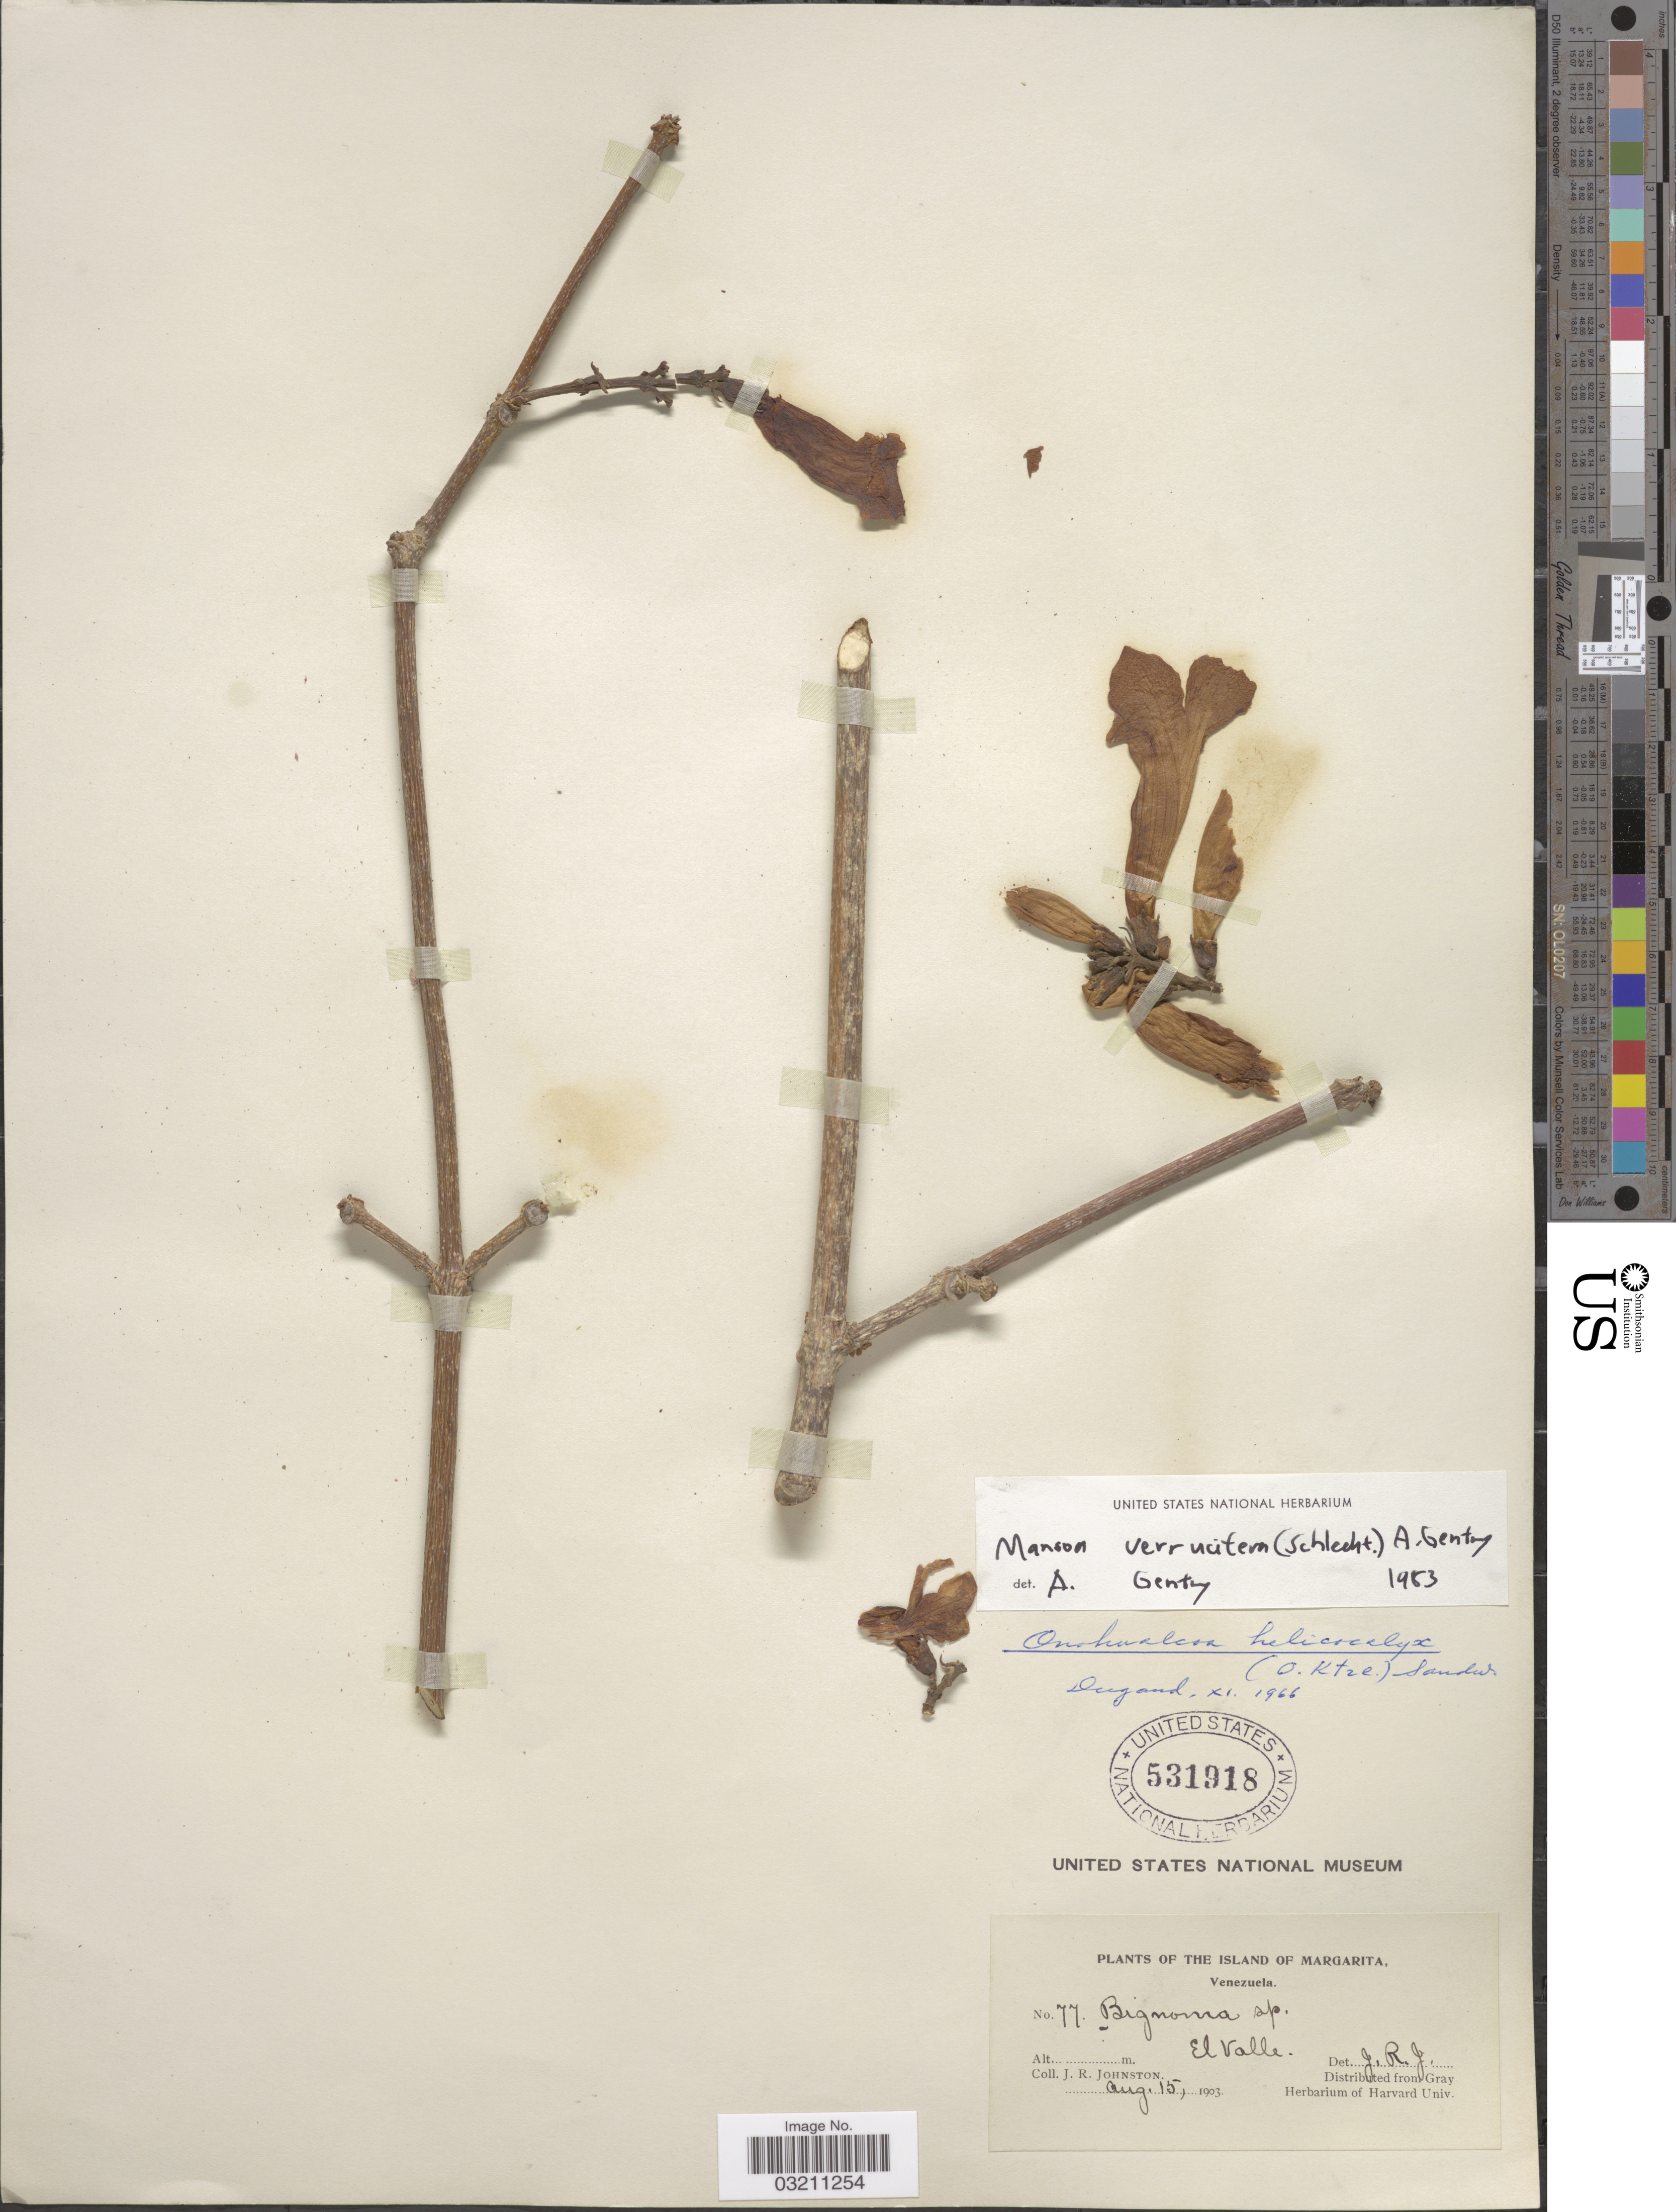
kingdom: Plantae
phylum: Tracheophyta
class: Magnoliopsida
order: Lamiales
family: Bignoniaceae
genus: Mansoa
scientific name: Mansoa verrucifera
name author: (Schltdl.) A.H. Gentry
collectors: J. Johnston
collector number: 77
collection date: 1903-08-15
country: Venezuela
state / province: Nueva Esparta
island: Margarita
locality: Island of Margarita. El Valle.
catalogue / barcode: US 531918